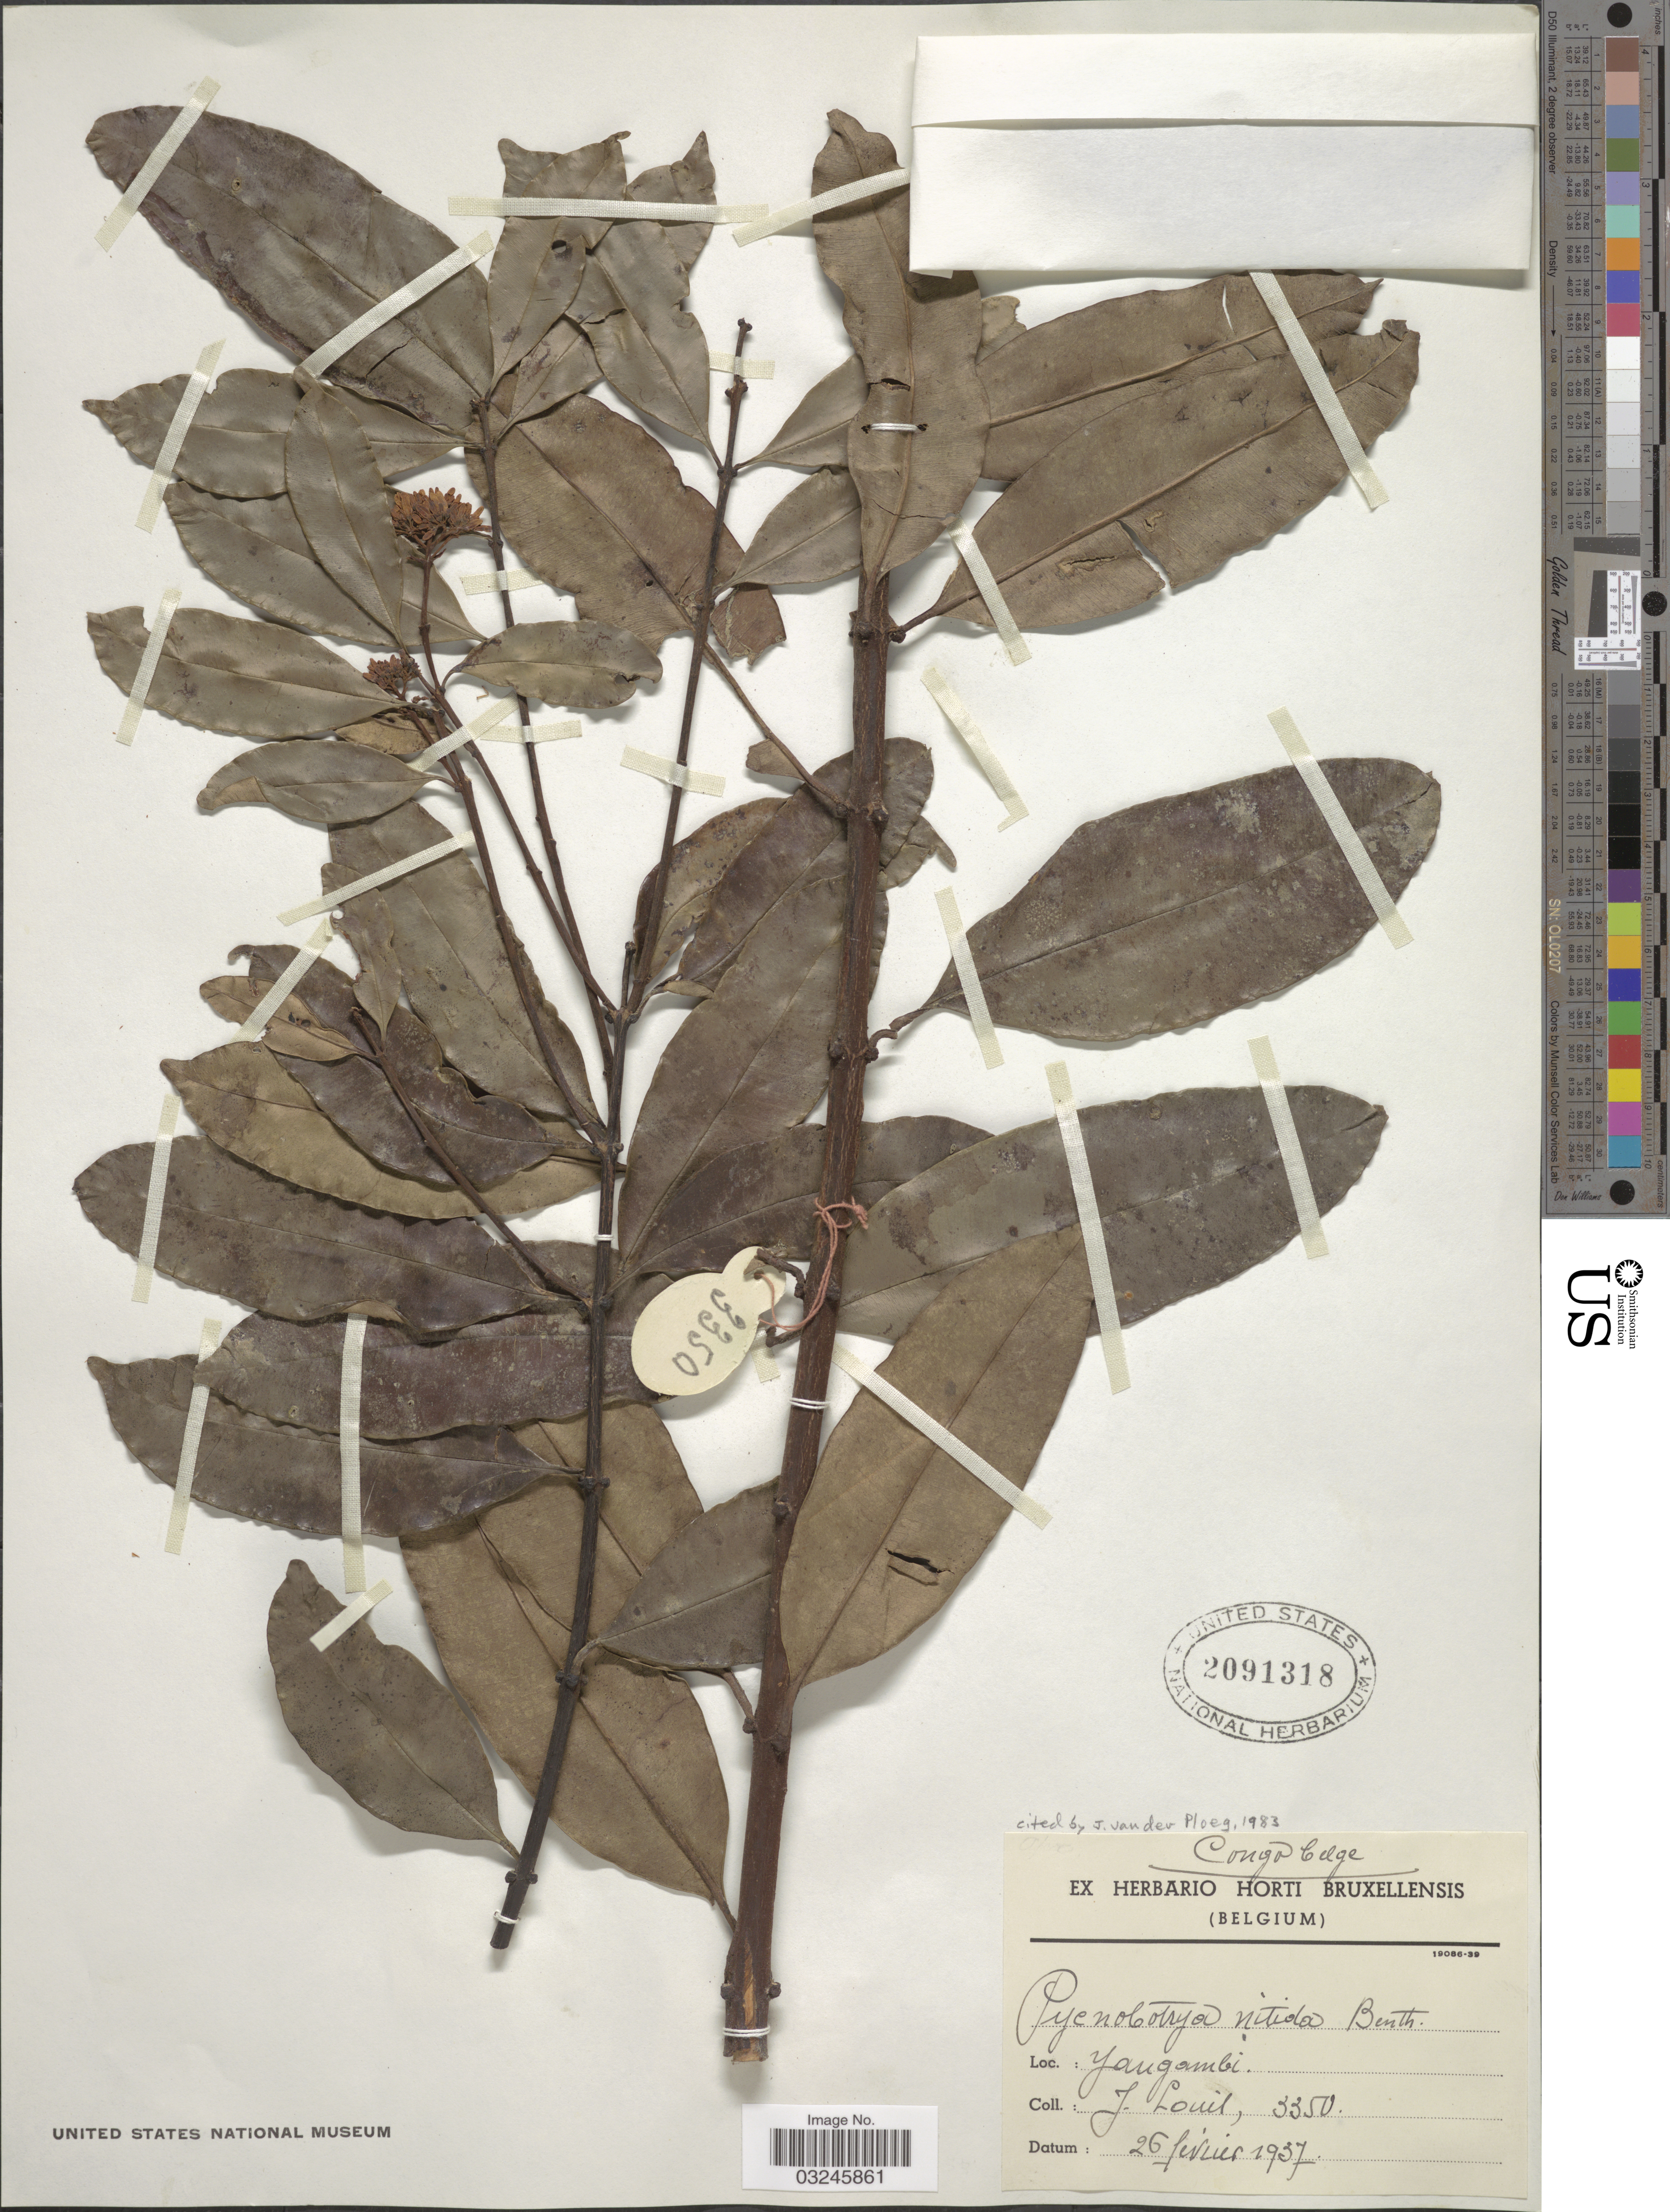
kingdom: Plantae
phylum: Tracheophyta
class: Magnoliopsida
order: Gentianales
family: Apocynaceae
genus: Pycnobotrya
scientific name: Pycnobotrya nitida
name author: Benth.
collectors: J. Louis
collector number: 3350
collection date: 1937-02-26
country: Congo, Democratic Republic of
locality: Congo Belge, Yangambi.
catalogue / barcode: US 2091318